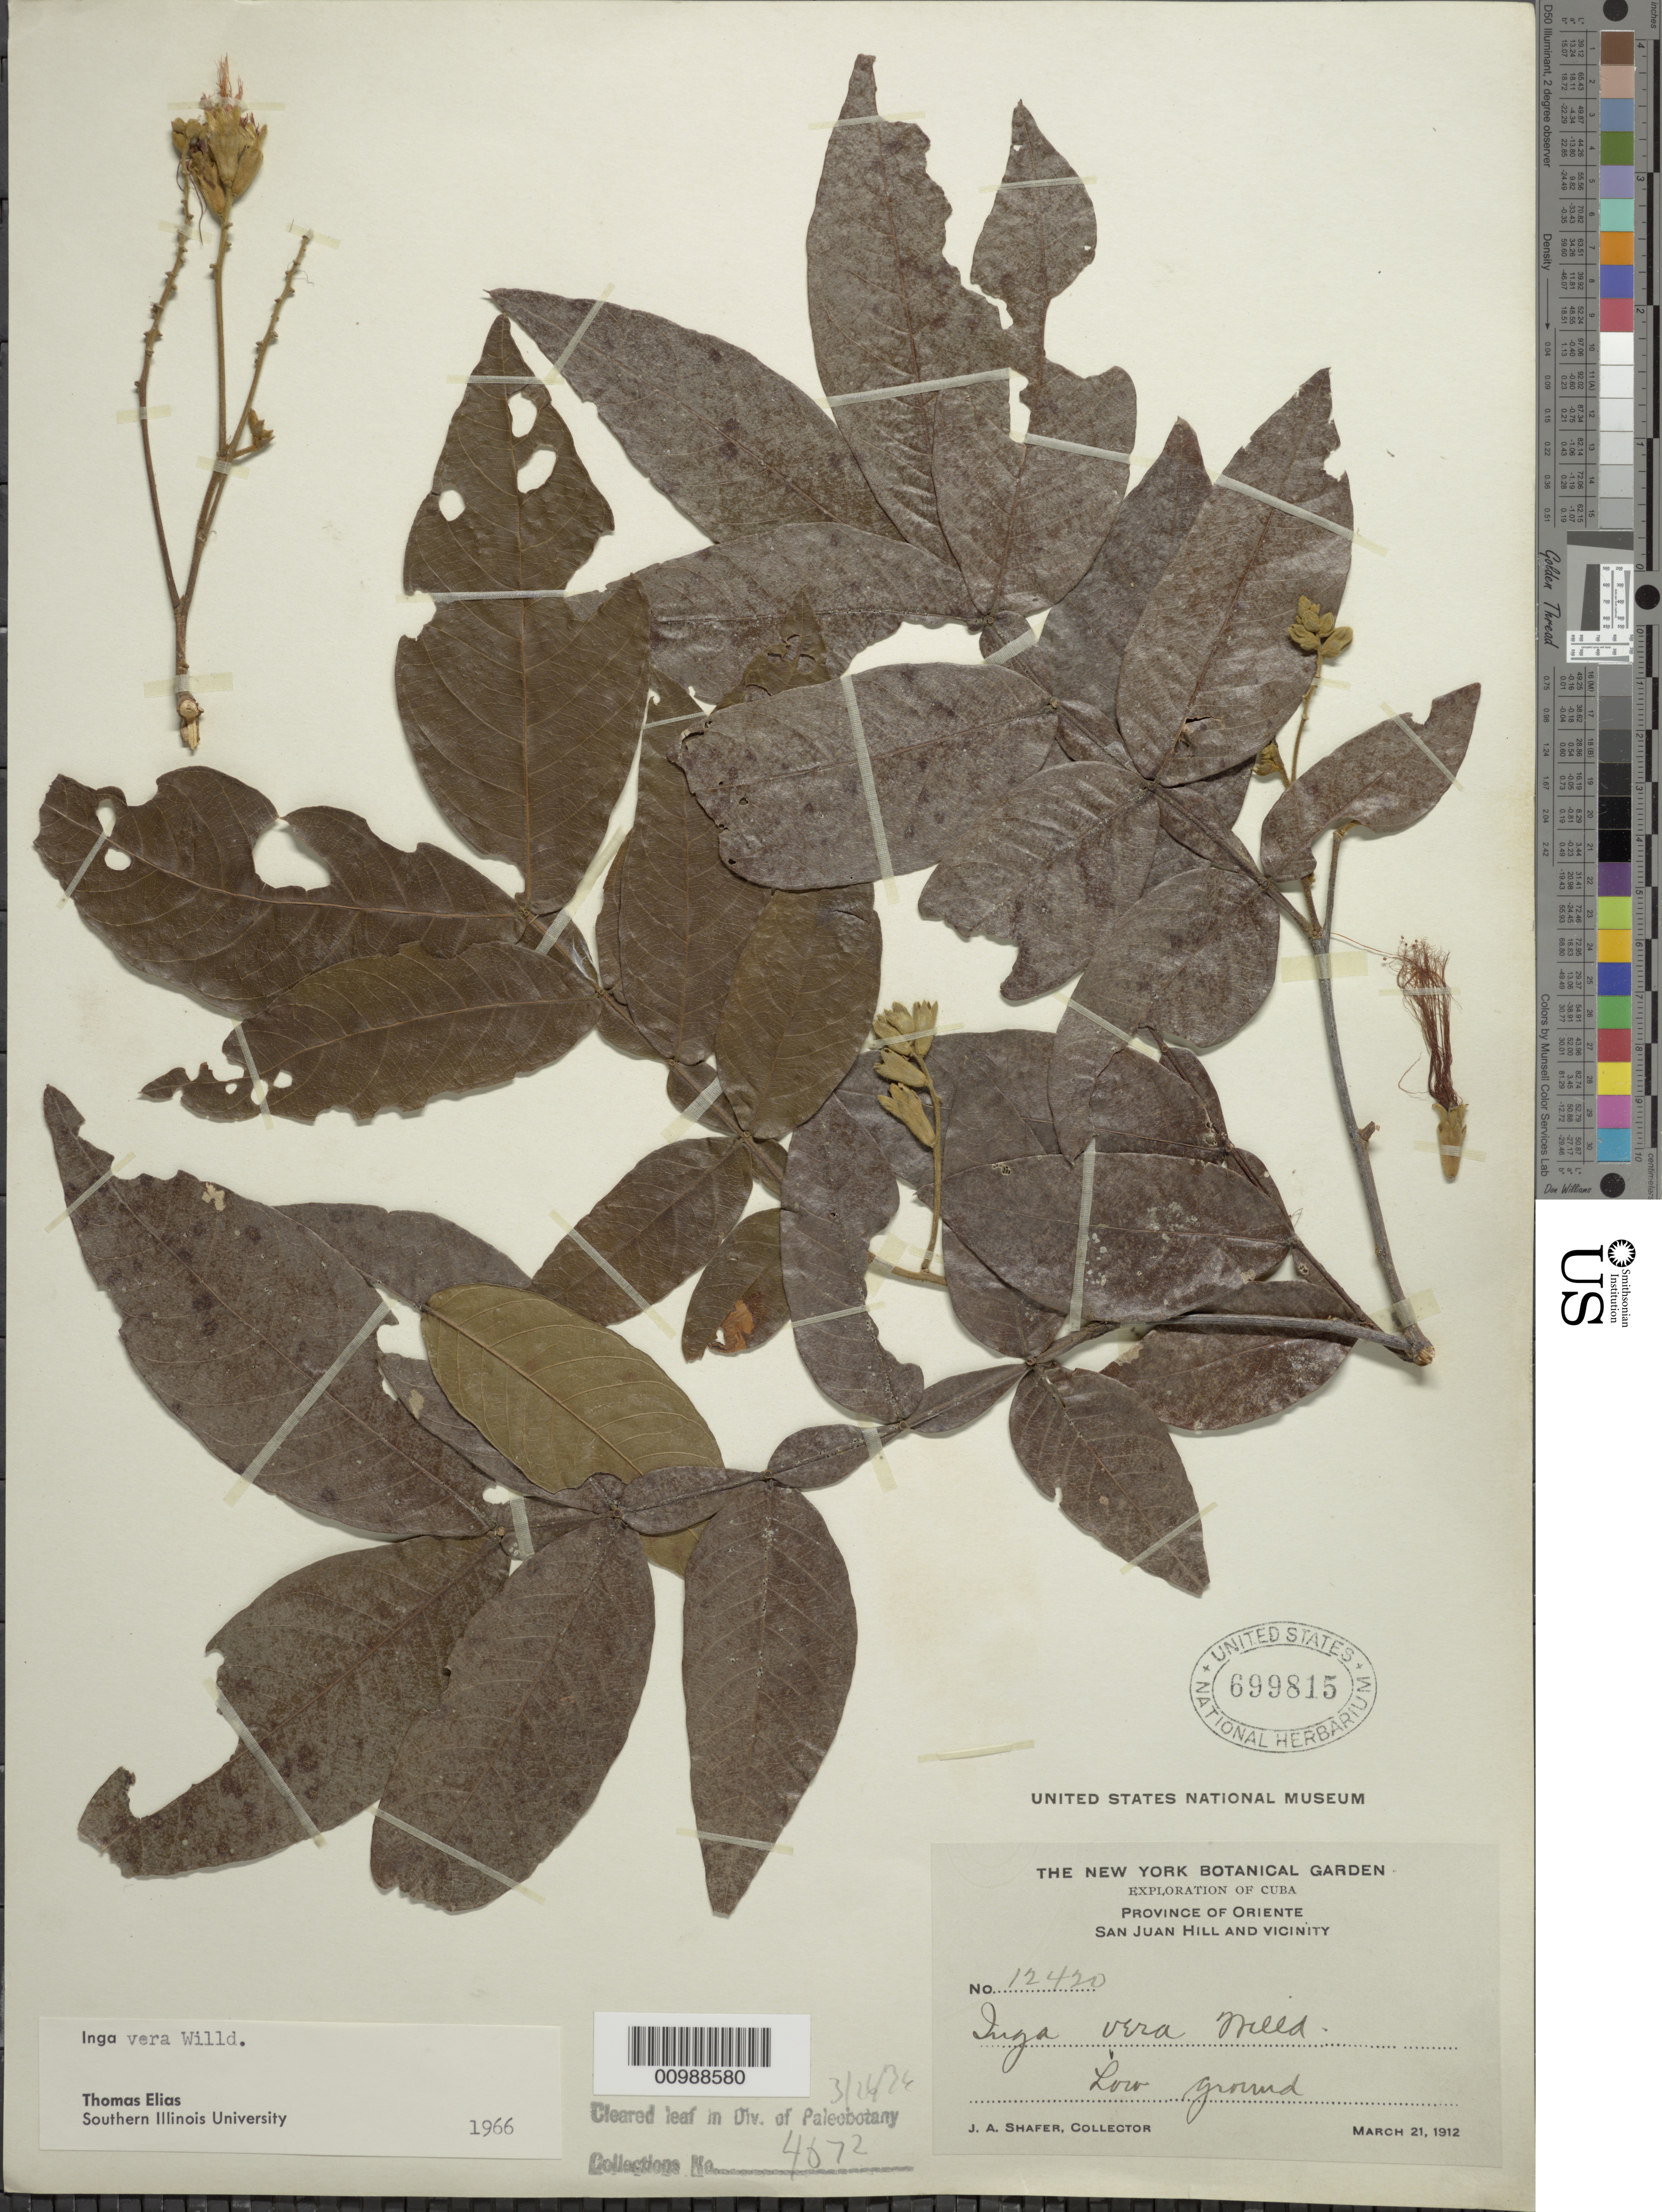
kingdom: Plantae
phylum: Tracheophyta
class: Magnoliopsida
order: Fabales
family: Fabaceae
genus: Inga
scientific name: Inga vera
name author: Willd.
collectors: J. A. Shafer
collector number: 12420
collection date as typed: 21 Mar 1912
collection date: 1912-03-21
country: Cuba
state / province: Oriente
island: Cuba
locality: San Juan Hill and vicinity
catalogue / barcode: US 699815